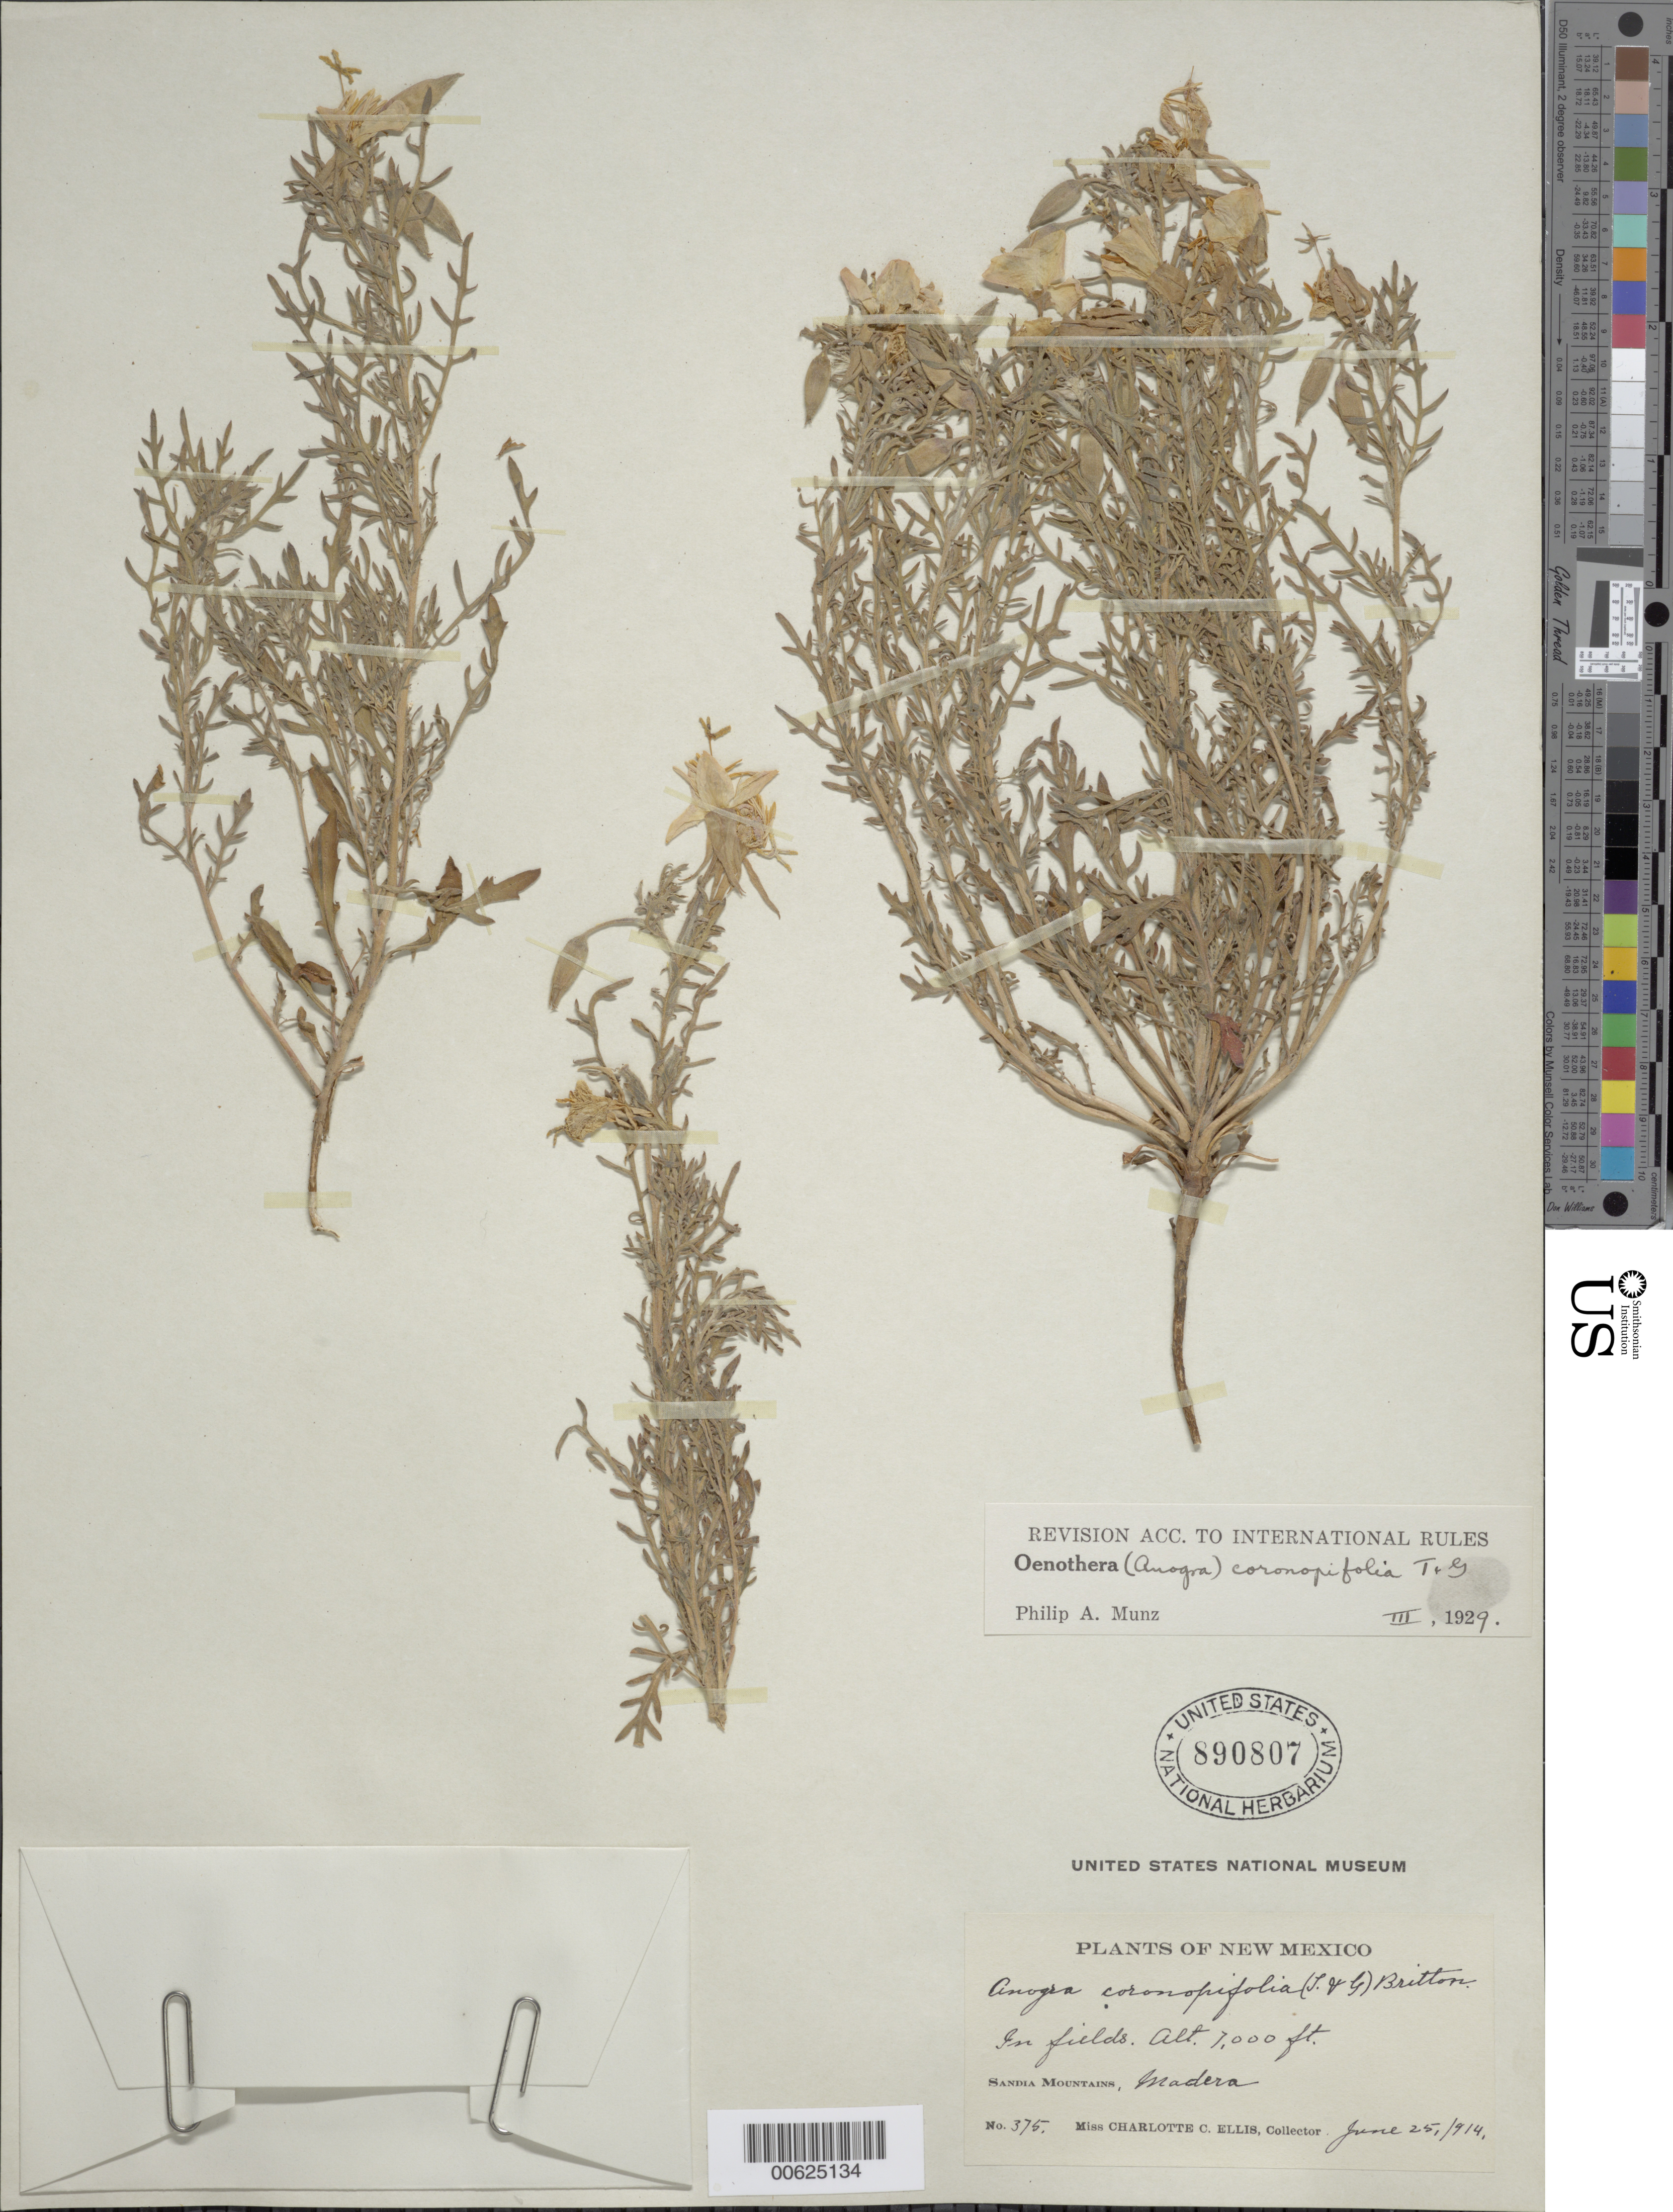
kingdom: Plantae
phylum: Tracheophyta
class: Magnoliopsida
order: Myrtales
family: Onagraceae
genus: Oenothera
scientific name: Oenothera coronopifolia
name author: Torr. & A. Gray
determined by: Munz, Philip A.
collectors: C. C. Ellis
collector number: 375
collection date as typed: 25 Jun 1914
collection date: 1914-06-25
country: United States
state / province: New Mexico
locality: Sandia Mountains, Madera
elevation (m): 2134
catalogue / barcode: US 890807